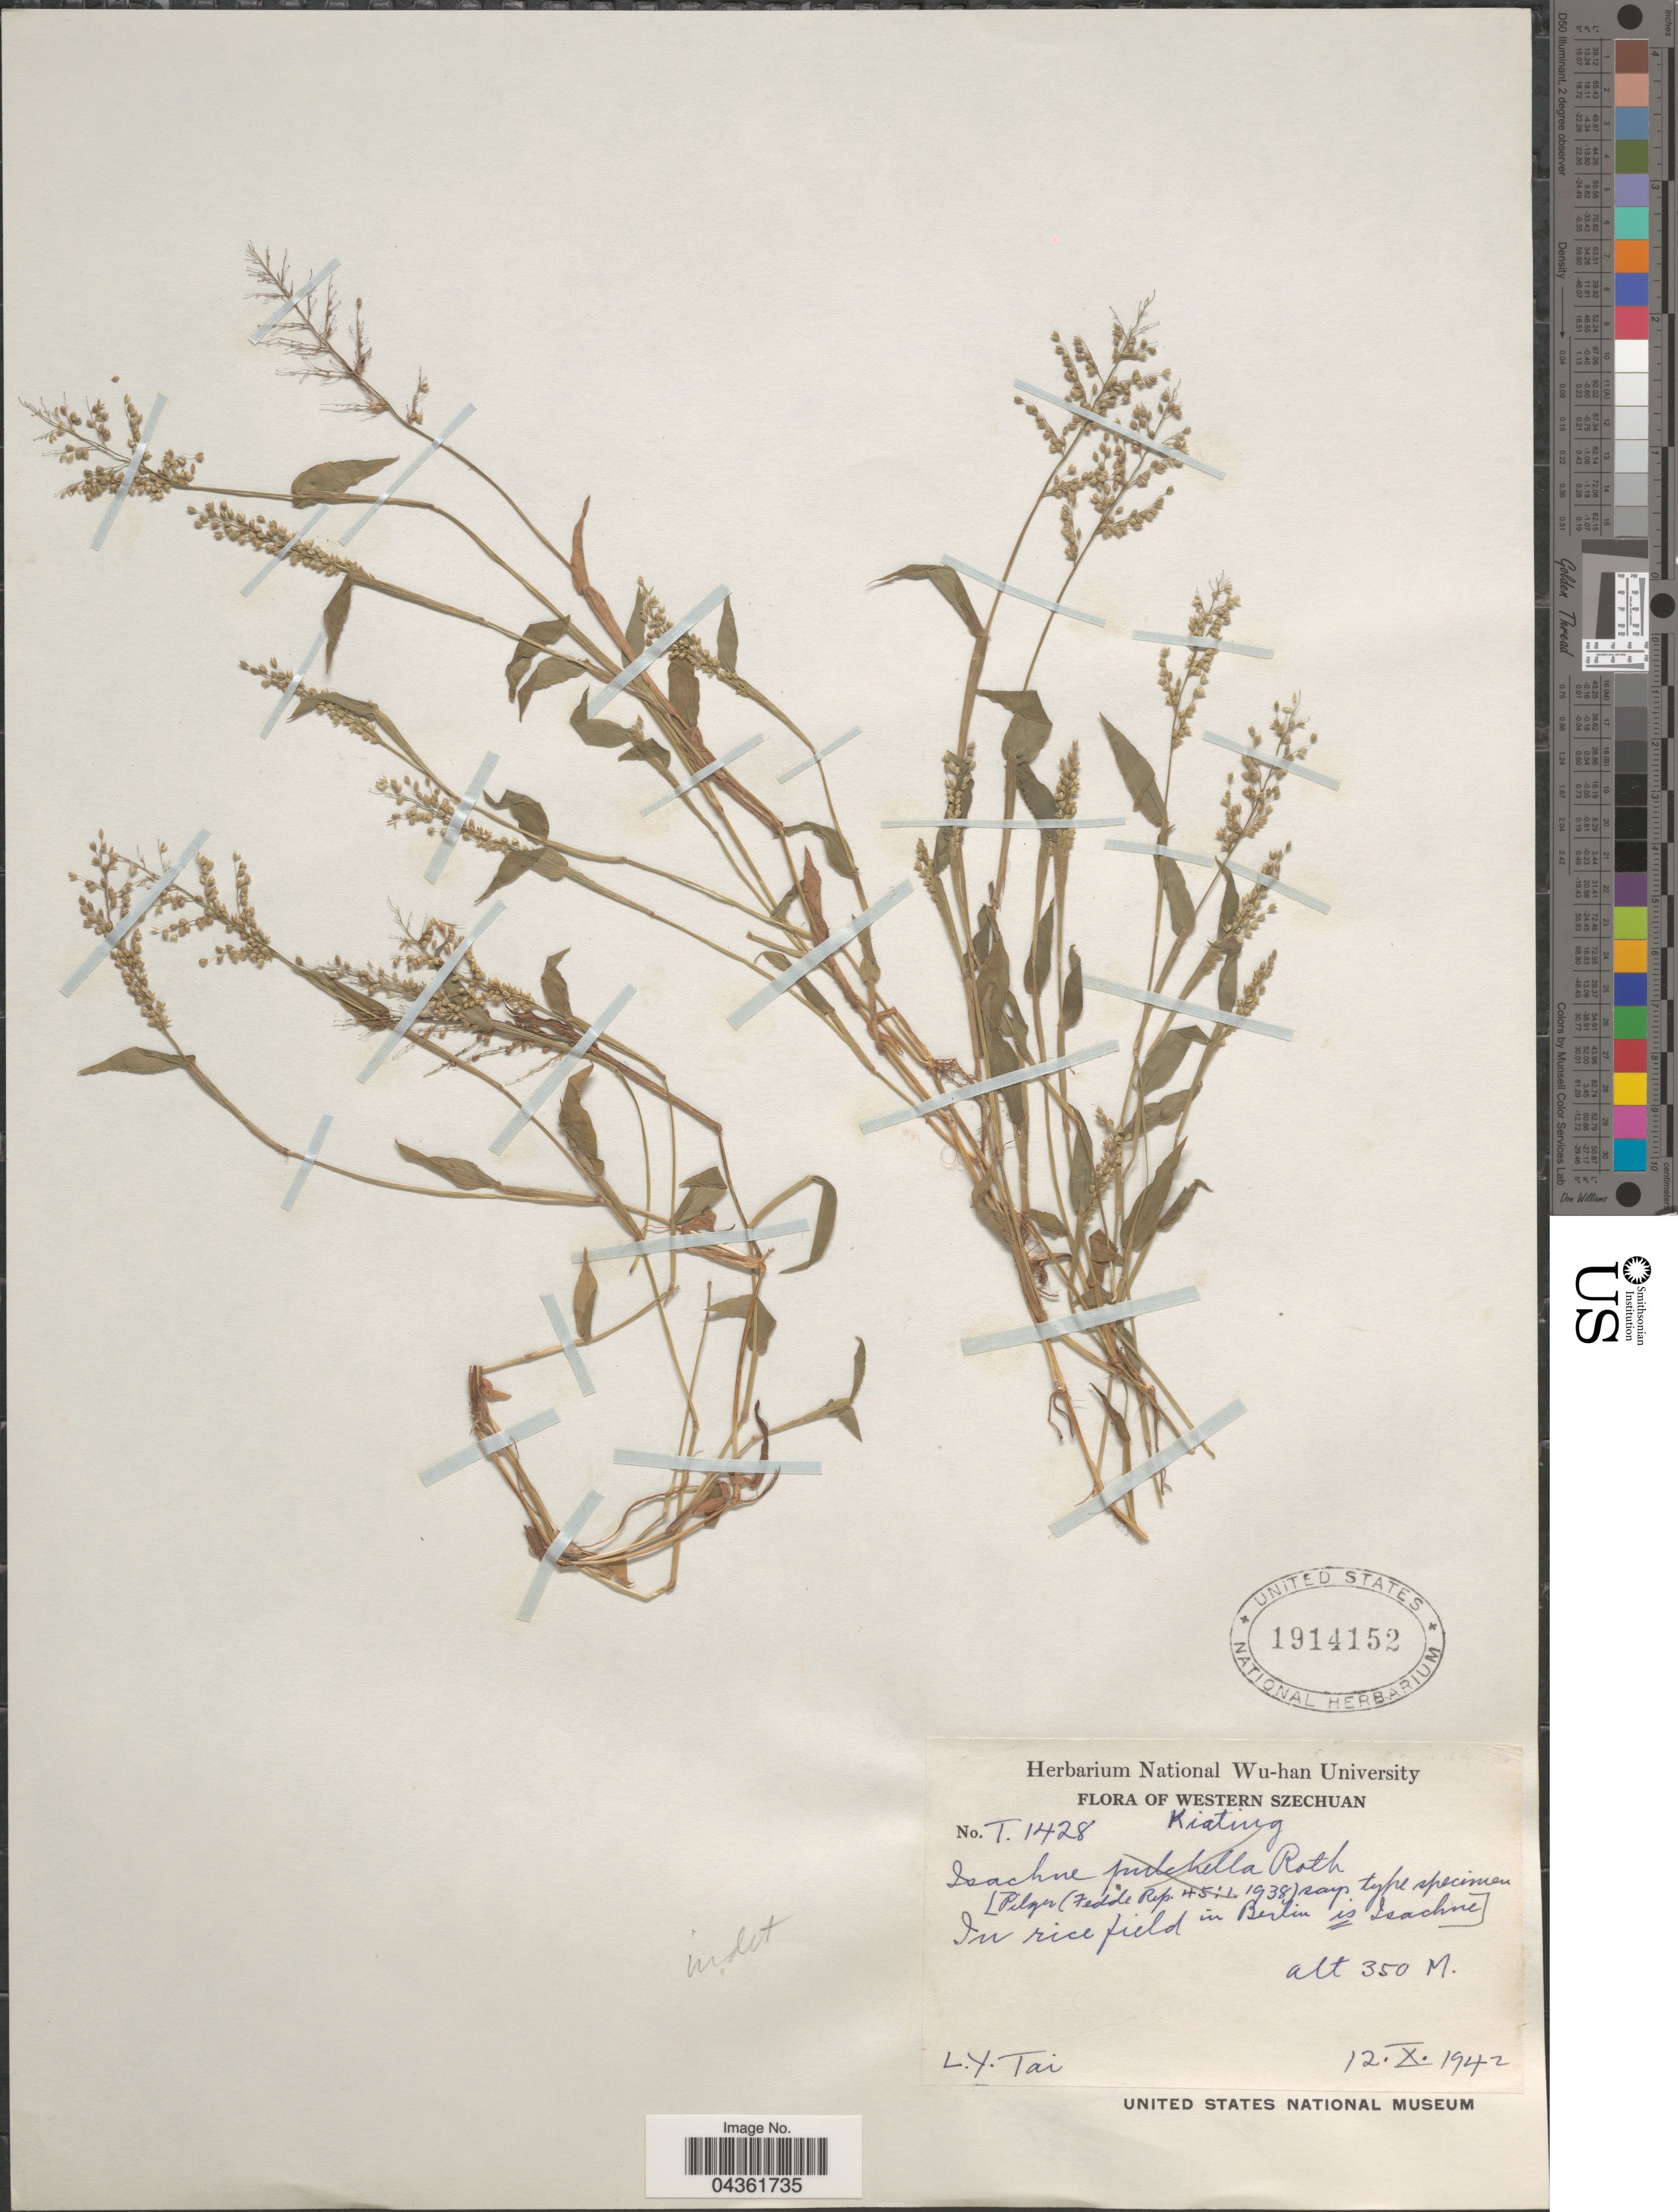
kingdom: Plantae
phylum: Tracheophyta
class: Liliopsida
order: Poales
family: Poaceae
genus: Isachne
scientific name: Isachne sp.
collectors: L. Tai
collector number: T.1428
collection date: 1942-10-12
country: China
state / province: Sichuan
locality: Western Szechuan. Kiating.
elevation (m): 350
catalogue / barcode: US 1914152